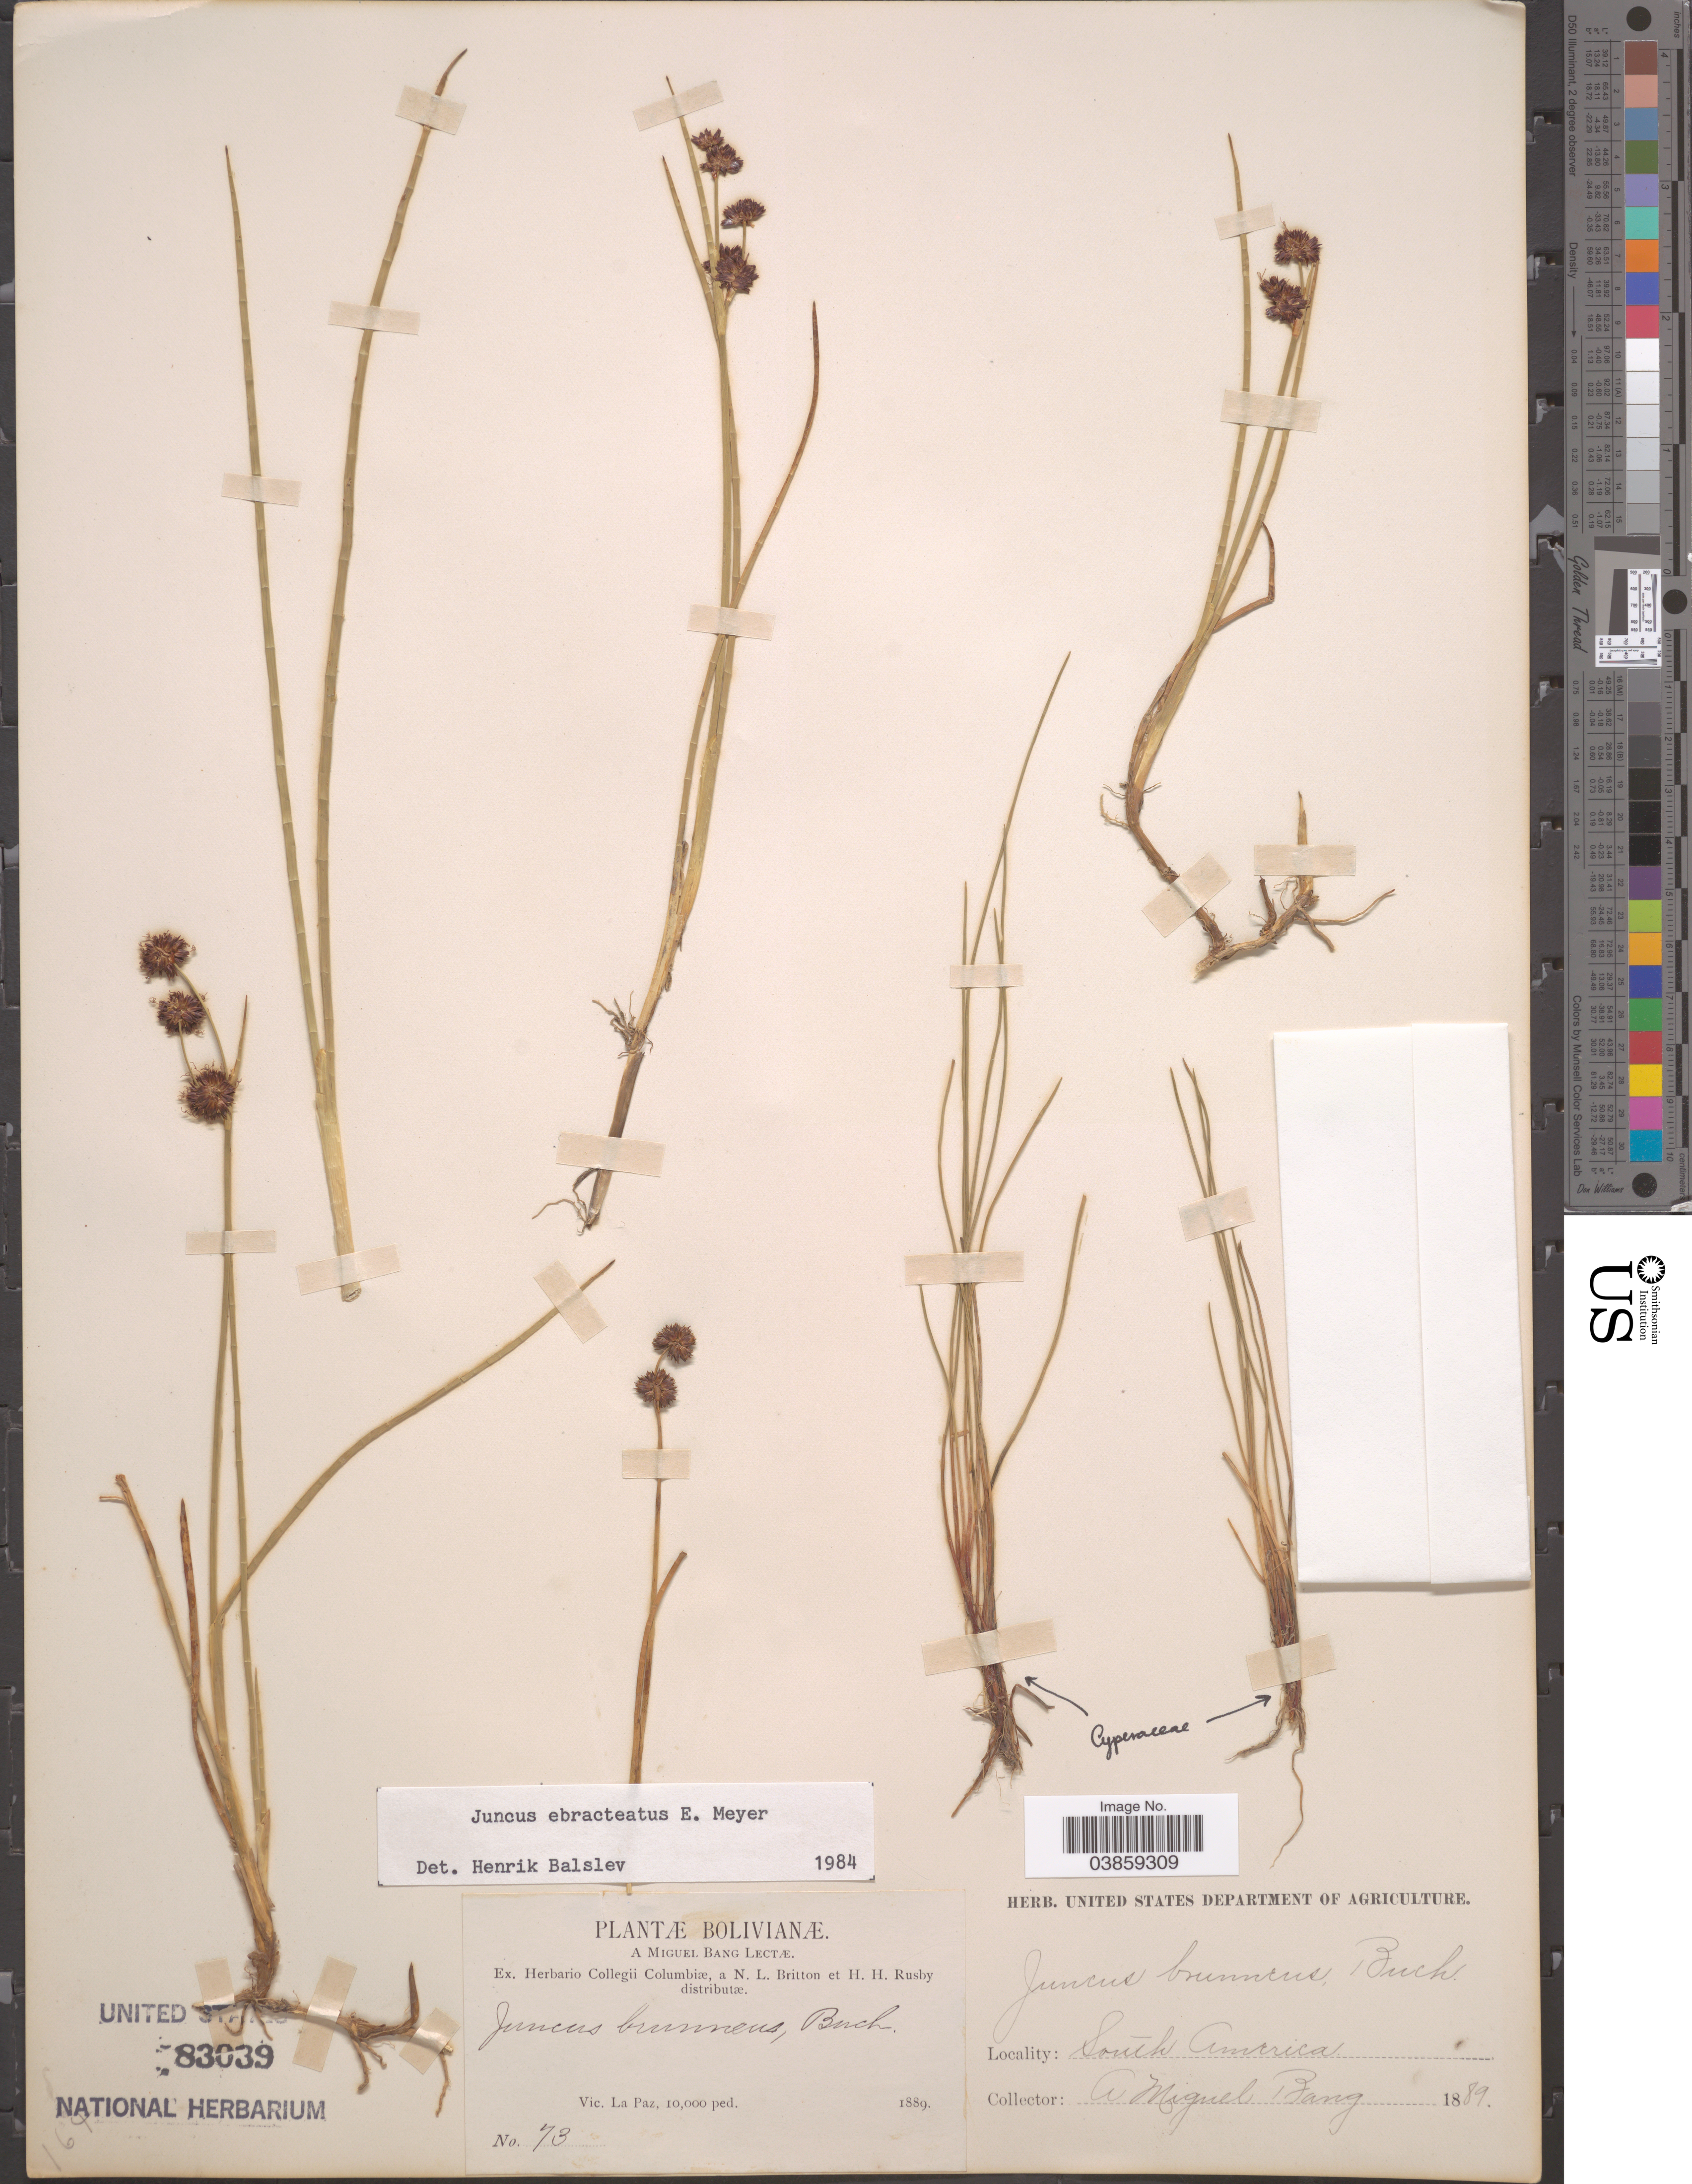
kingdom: Plantae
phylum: Tracheophyta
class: Liliopsida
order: Poales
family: Juncaceae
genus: Juncus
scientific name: Juncus ebracteatus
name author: E. Mey.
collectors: M. Bang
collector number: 73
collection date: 1889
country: Bolivia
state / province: La Paz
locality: Vic. La Paz.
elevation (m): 3048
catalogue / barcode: US 83039